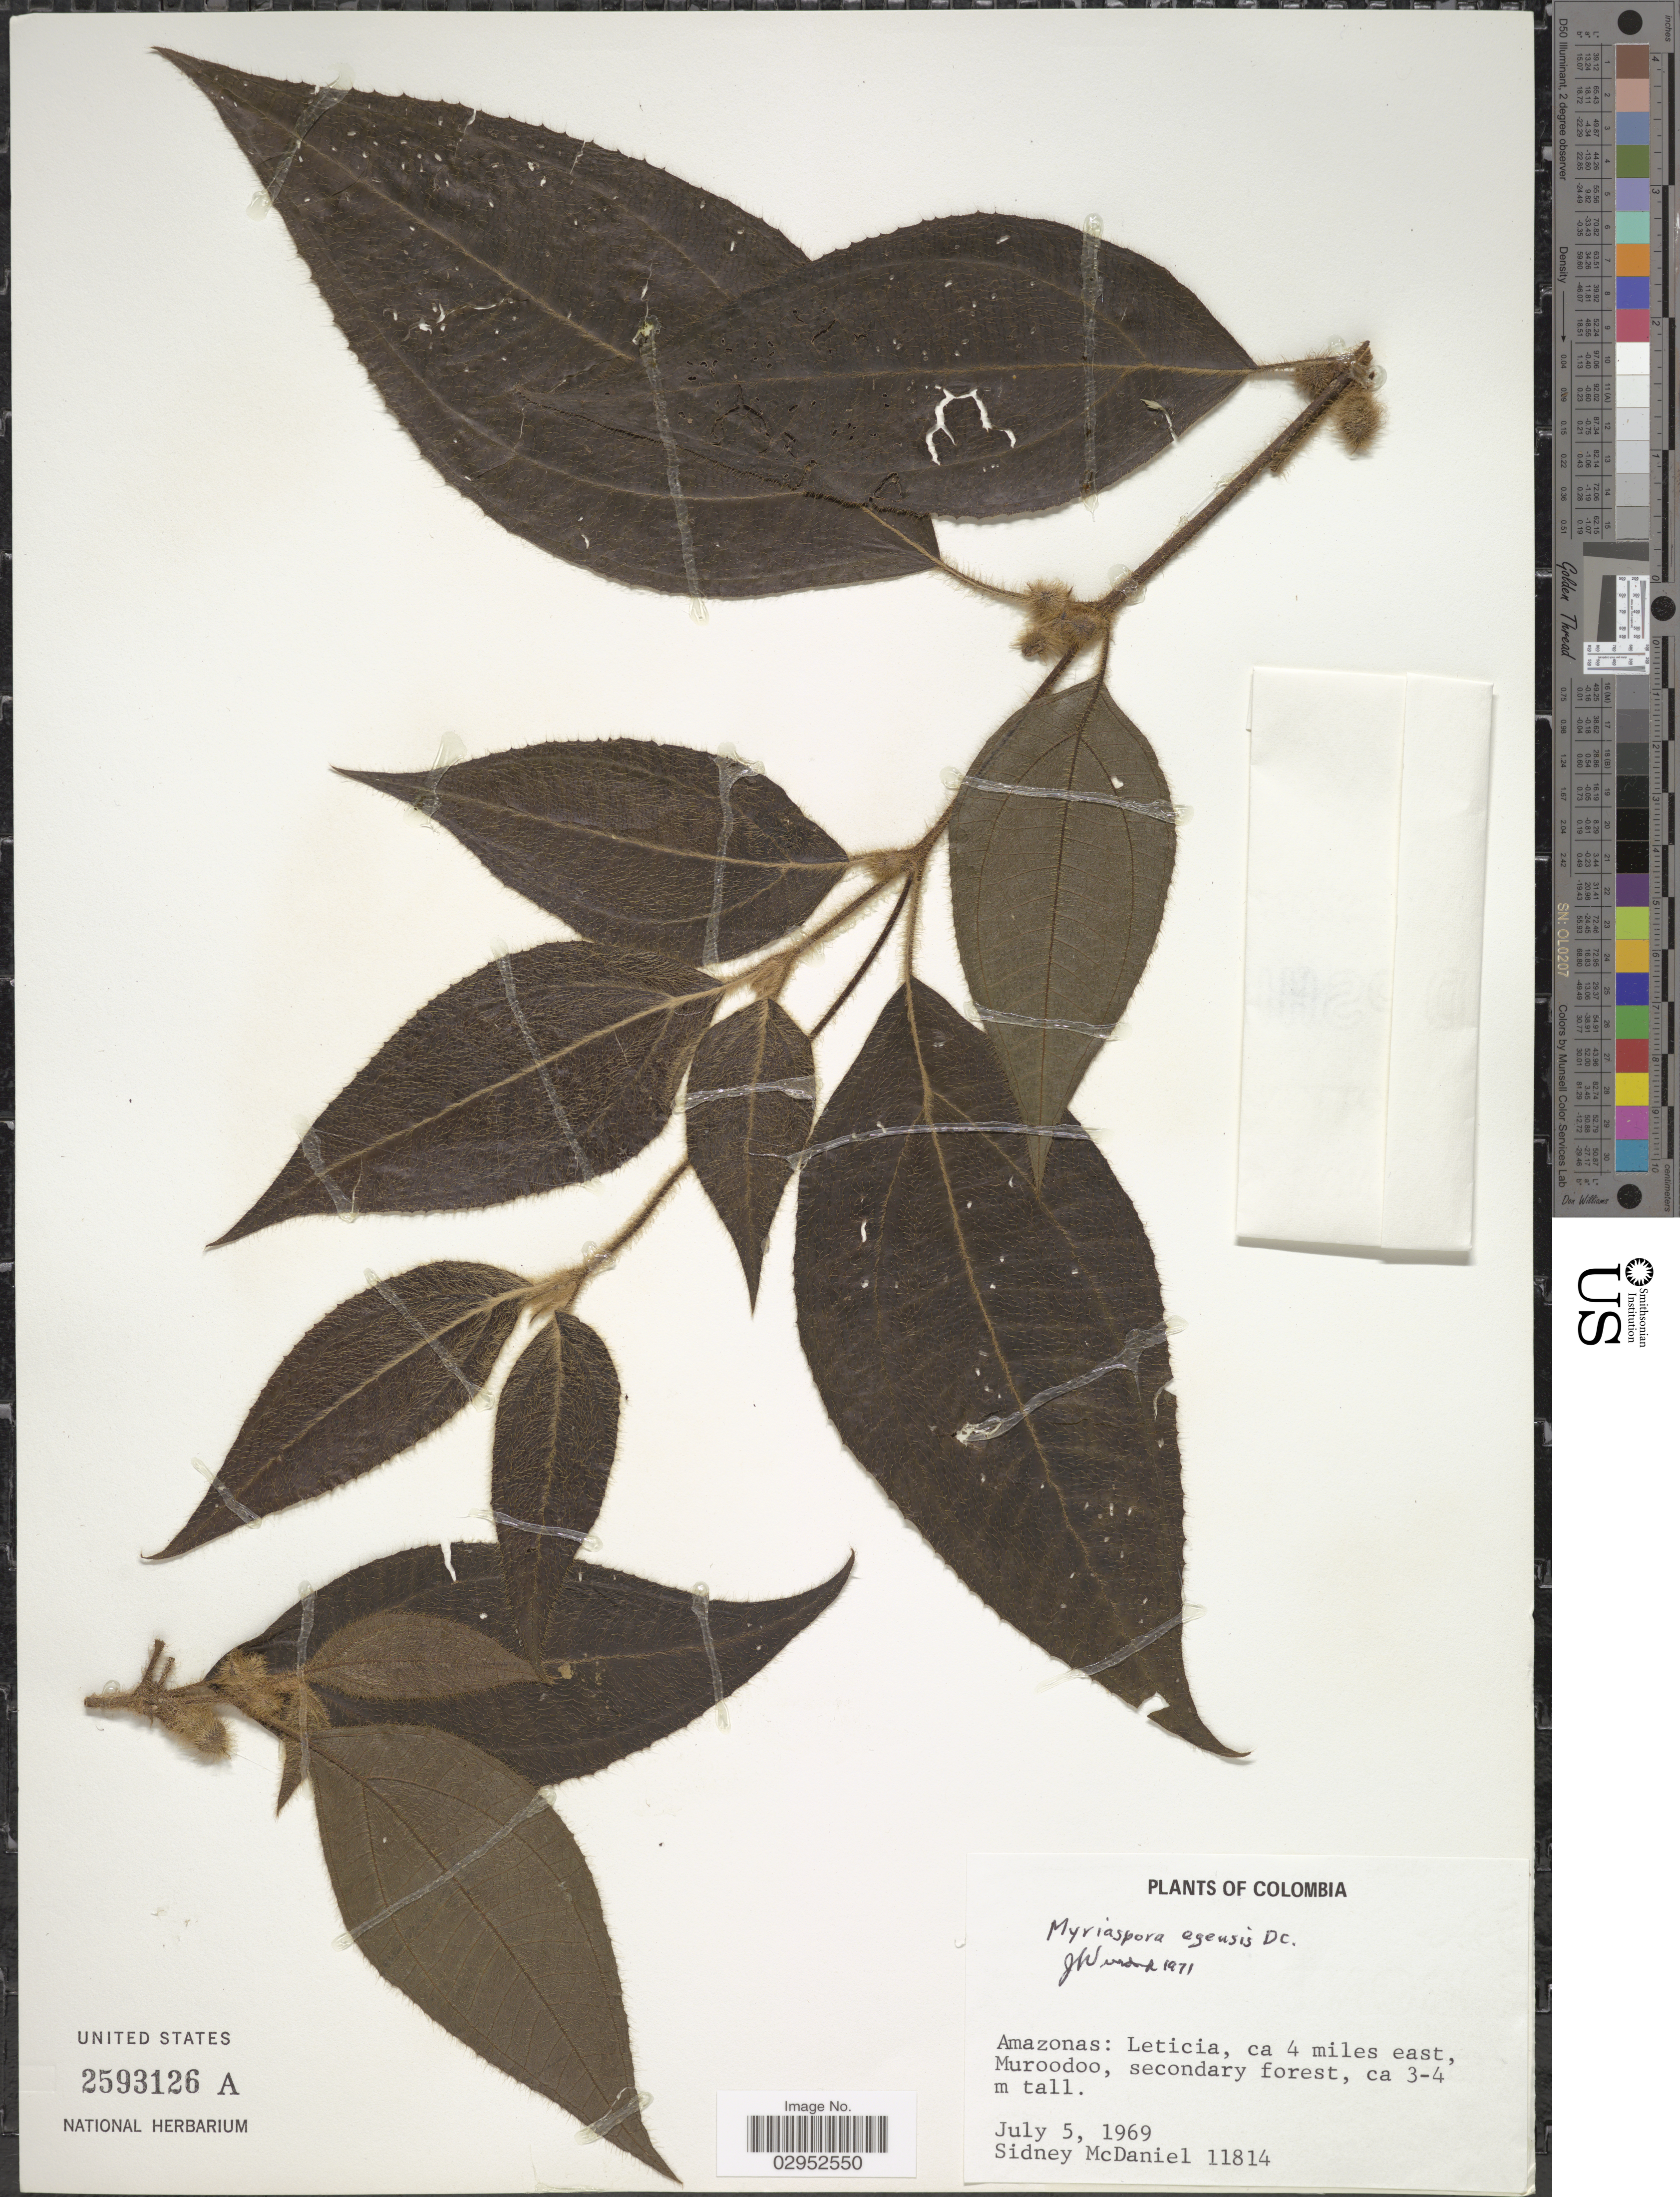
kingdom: Plantae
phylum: Tracheophyta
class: Magnoliopsida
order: Myrtales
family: Melastomataceae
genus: Bellucia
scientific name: Bellucia egensis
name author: (DC.) Penneys et al.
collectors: S. McDaniel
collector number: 11814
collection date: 1969-07-05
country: Colombia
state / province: Amazônas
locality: Leticia, ca 4 miles east, Muroodoo.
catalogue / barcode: US 2593126A